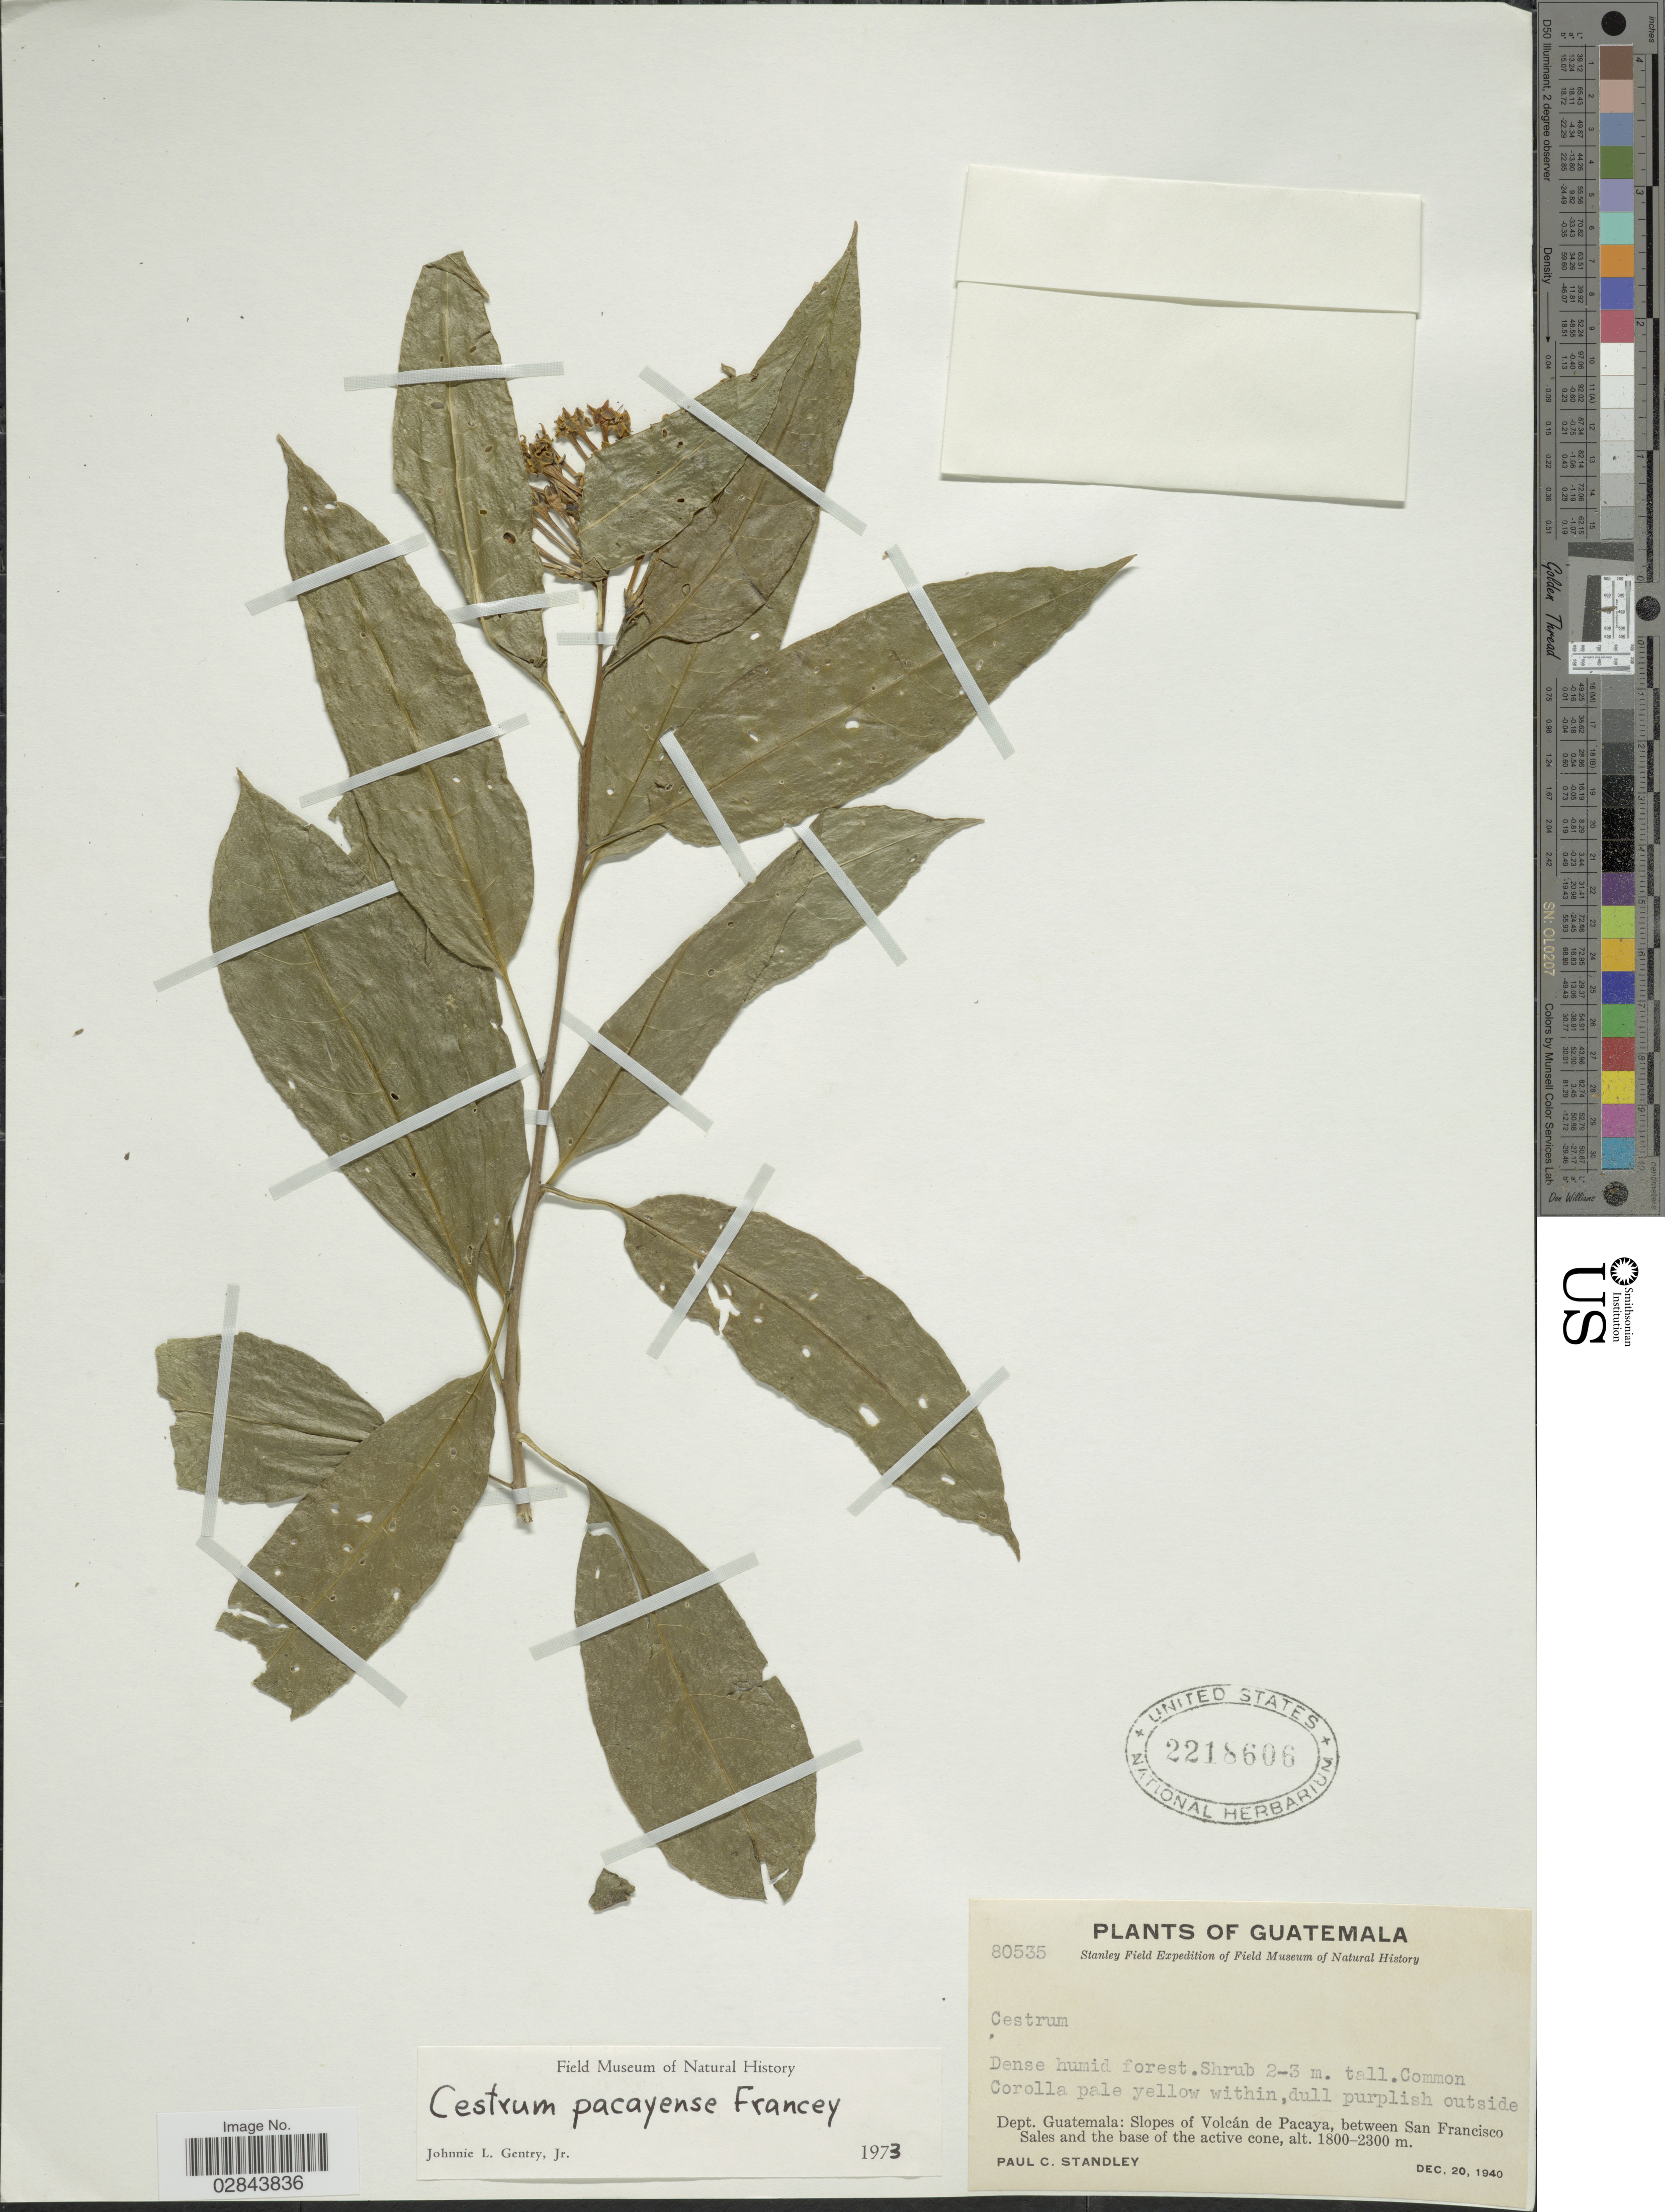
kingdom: Plantae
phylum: Tracheophyta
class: Magnoliopsida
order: Solanales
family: Solanaceae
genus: Cestrum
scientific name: Cestrum pacayense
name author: Francey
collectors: P. C. Standley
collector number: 80535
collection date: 1940-12-20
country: Guatemala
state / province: Guatemala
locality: Dept. Guatemala: Slopes of Volcán de Pacaya, between San Francisco Sales and the base of the active cone.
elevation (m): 1800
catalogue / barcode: US 2218606